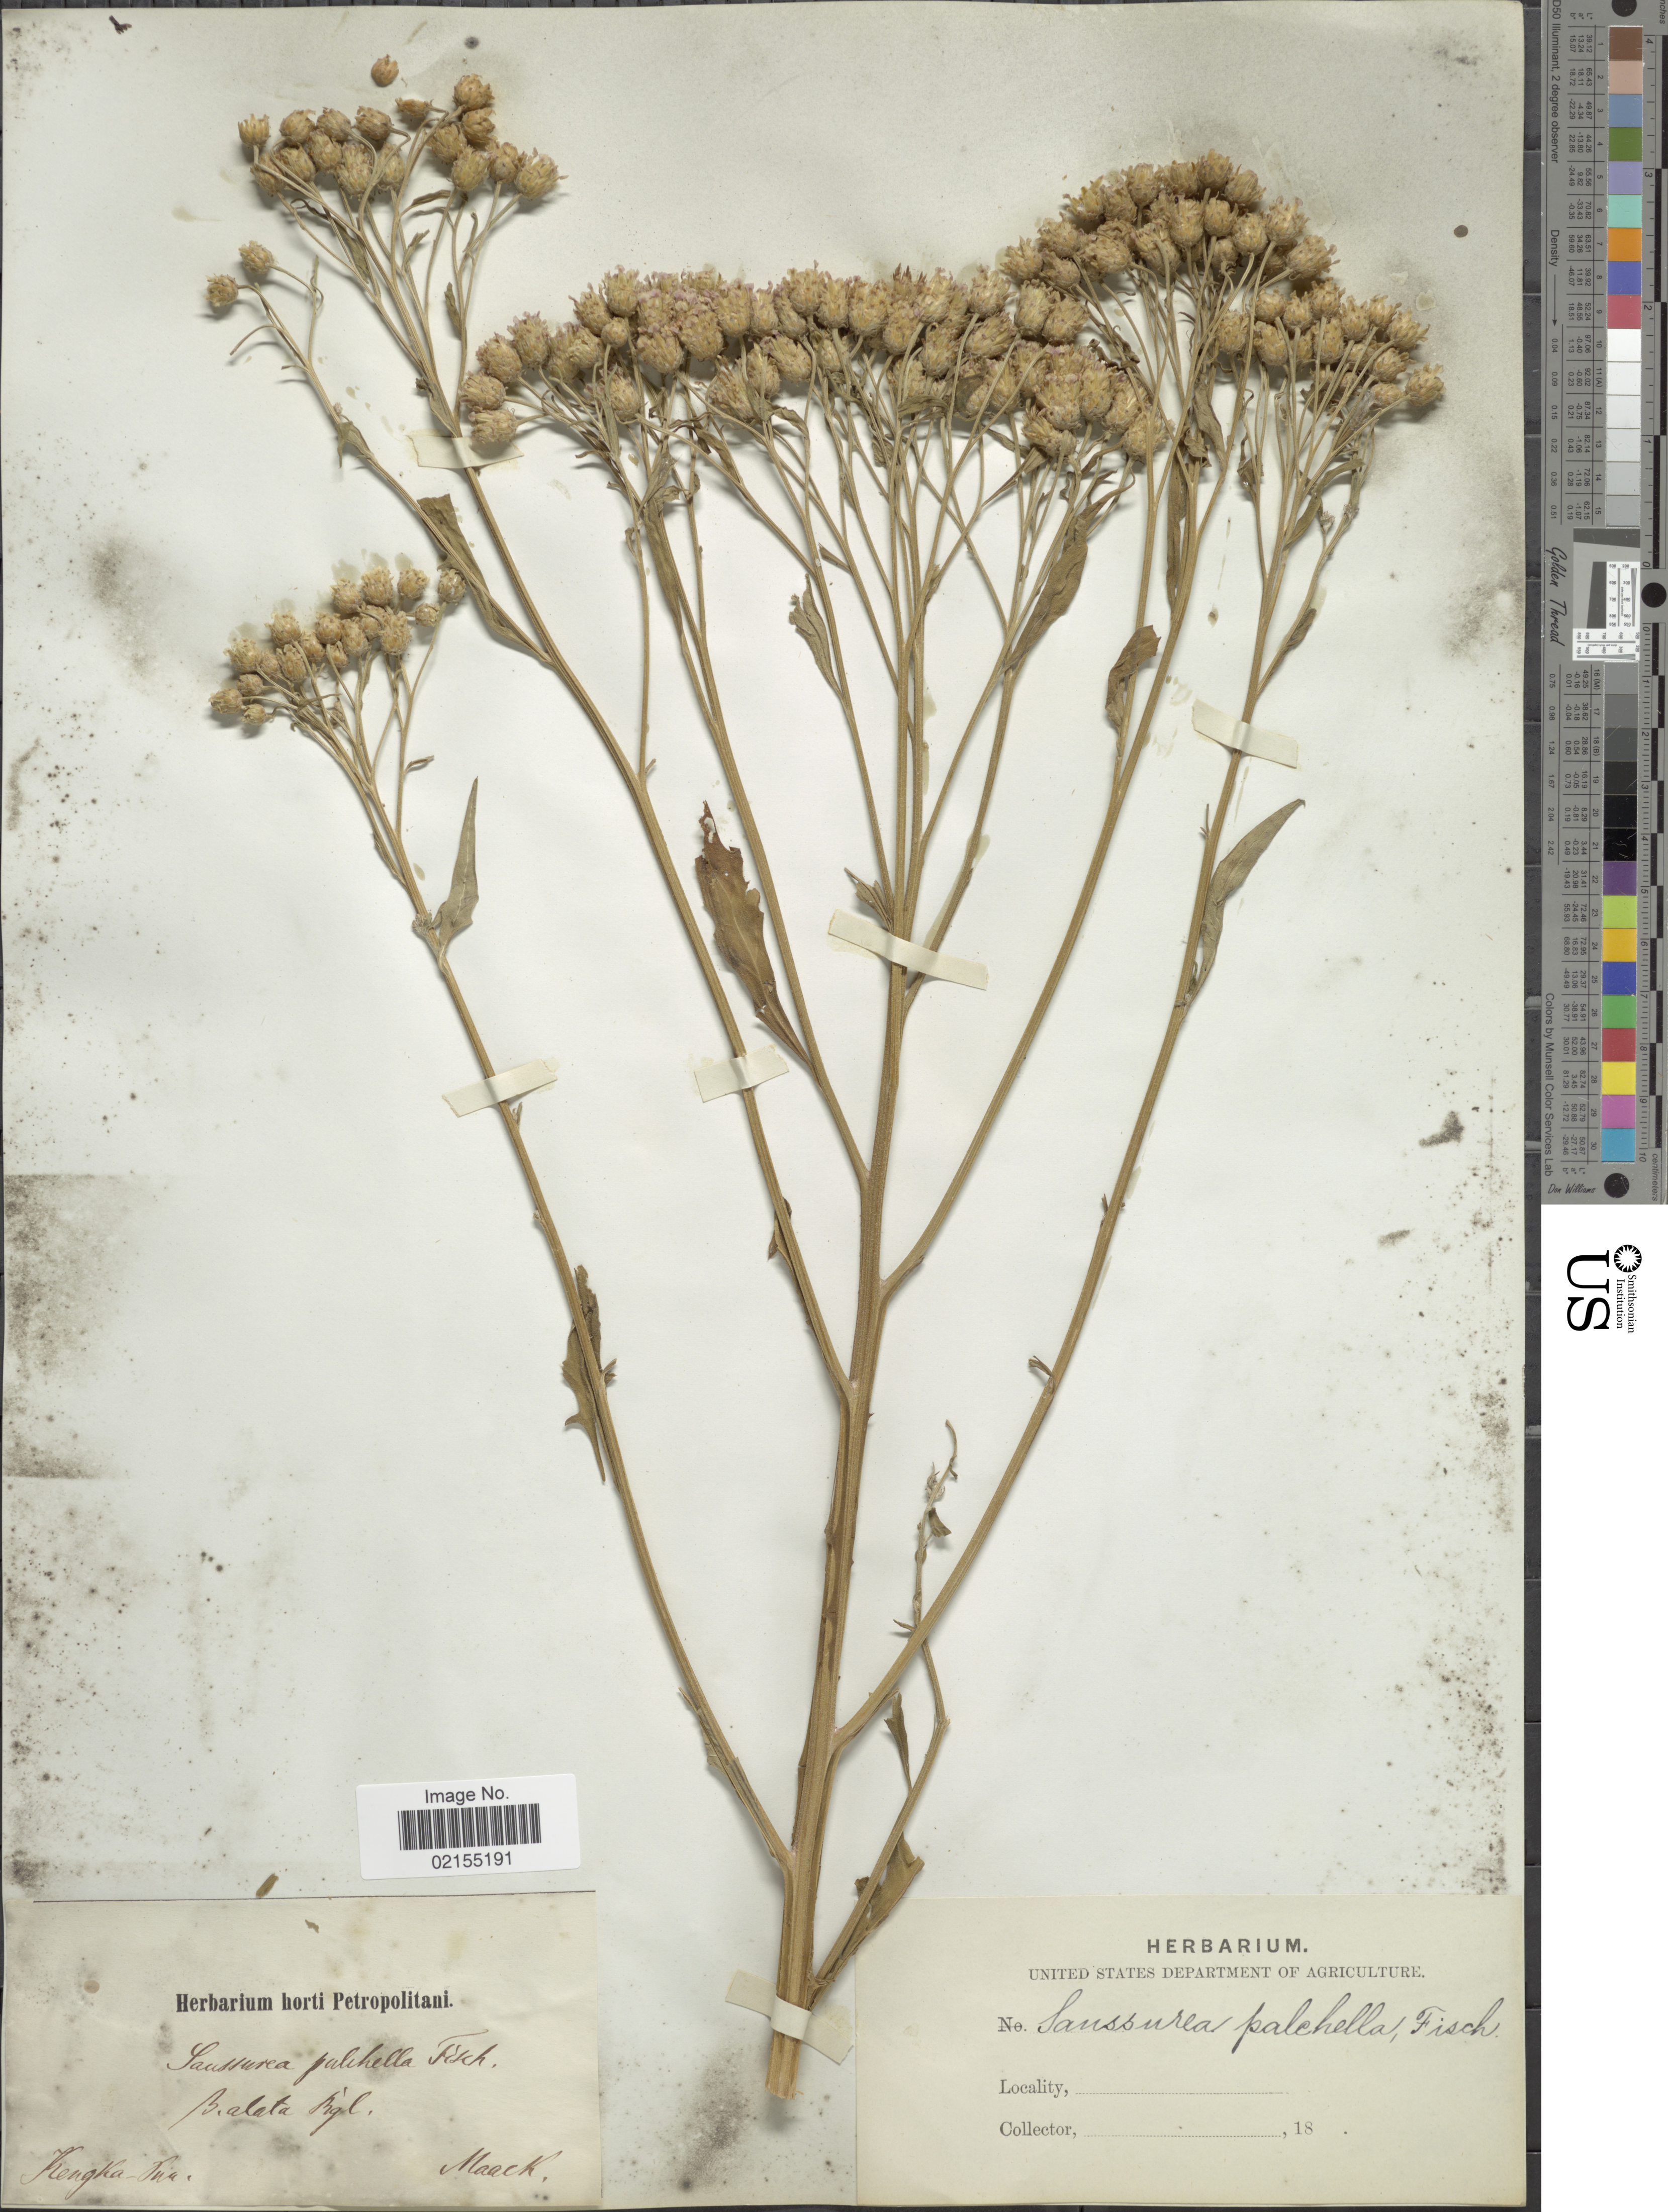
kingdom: Plantae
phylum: Tracheophyta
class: Magnoliopsida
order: Asterales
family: Asteraceae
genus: Saussurea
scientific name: Saussurea pulchella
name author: (Fisch.) Fisch.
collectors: Maack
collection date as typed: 18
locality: Kengka Tua [interpreted]